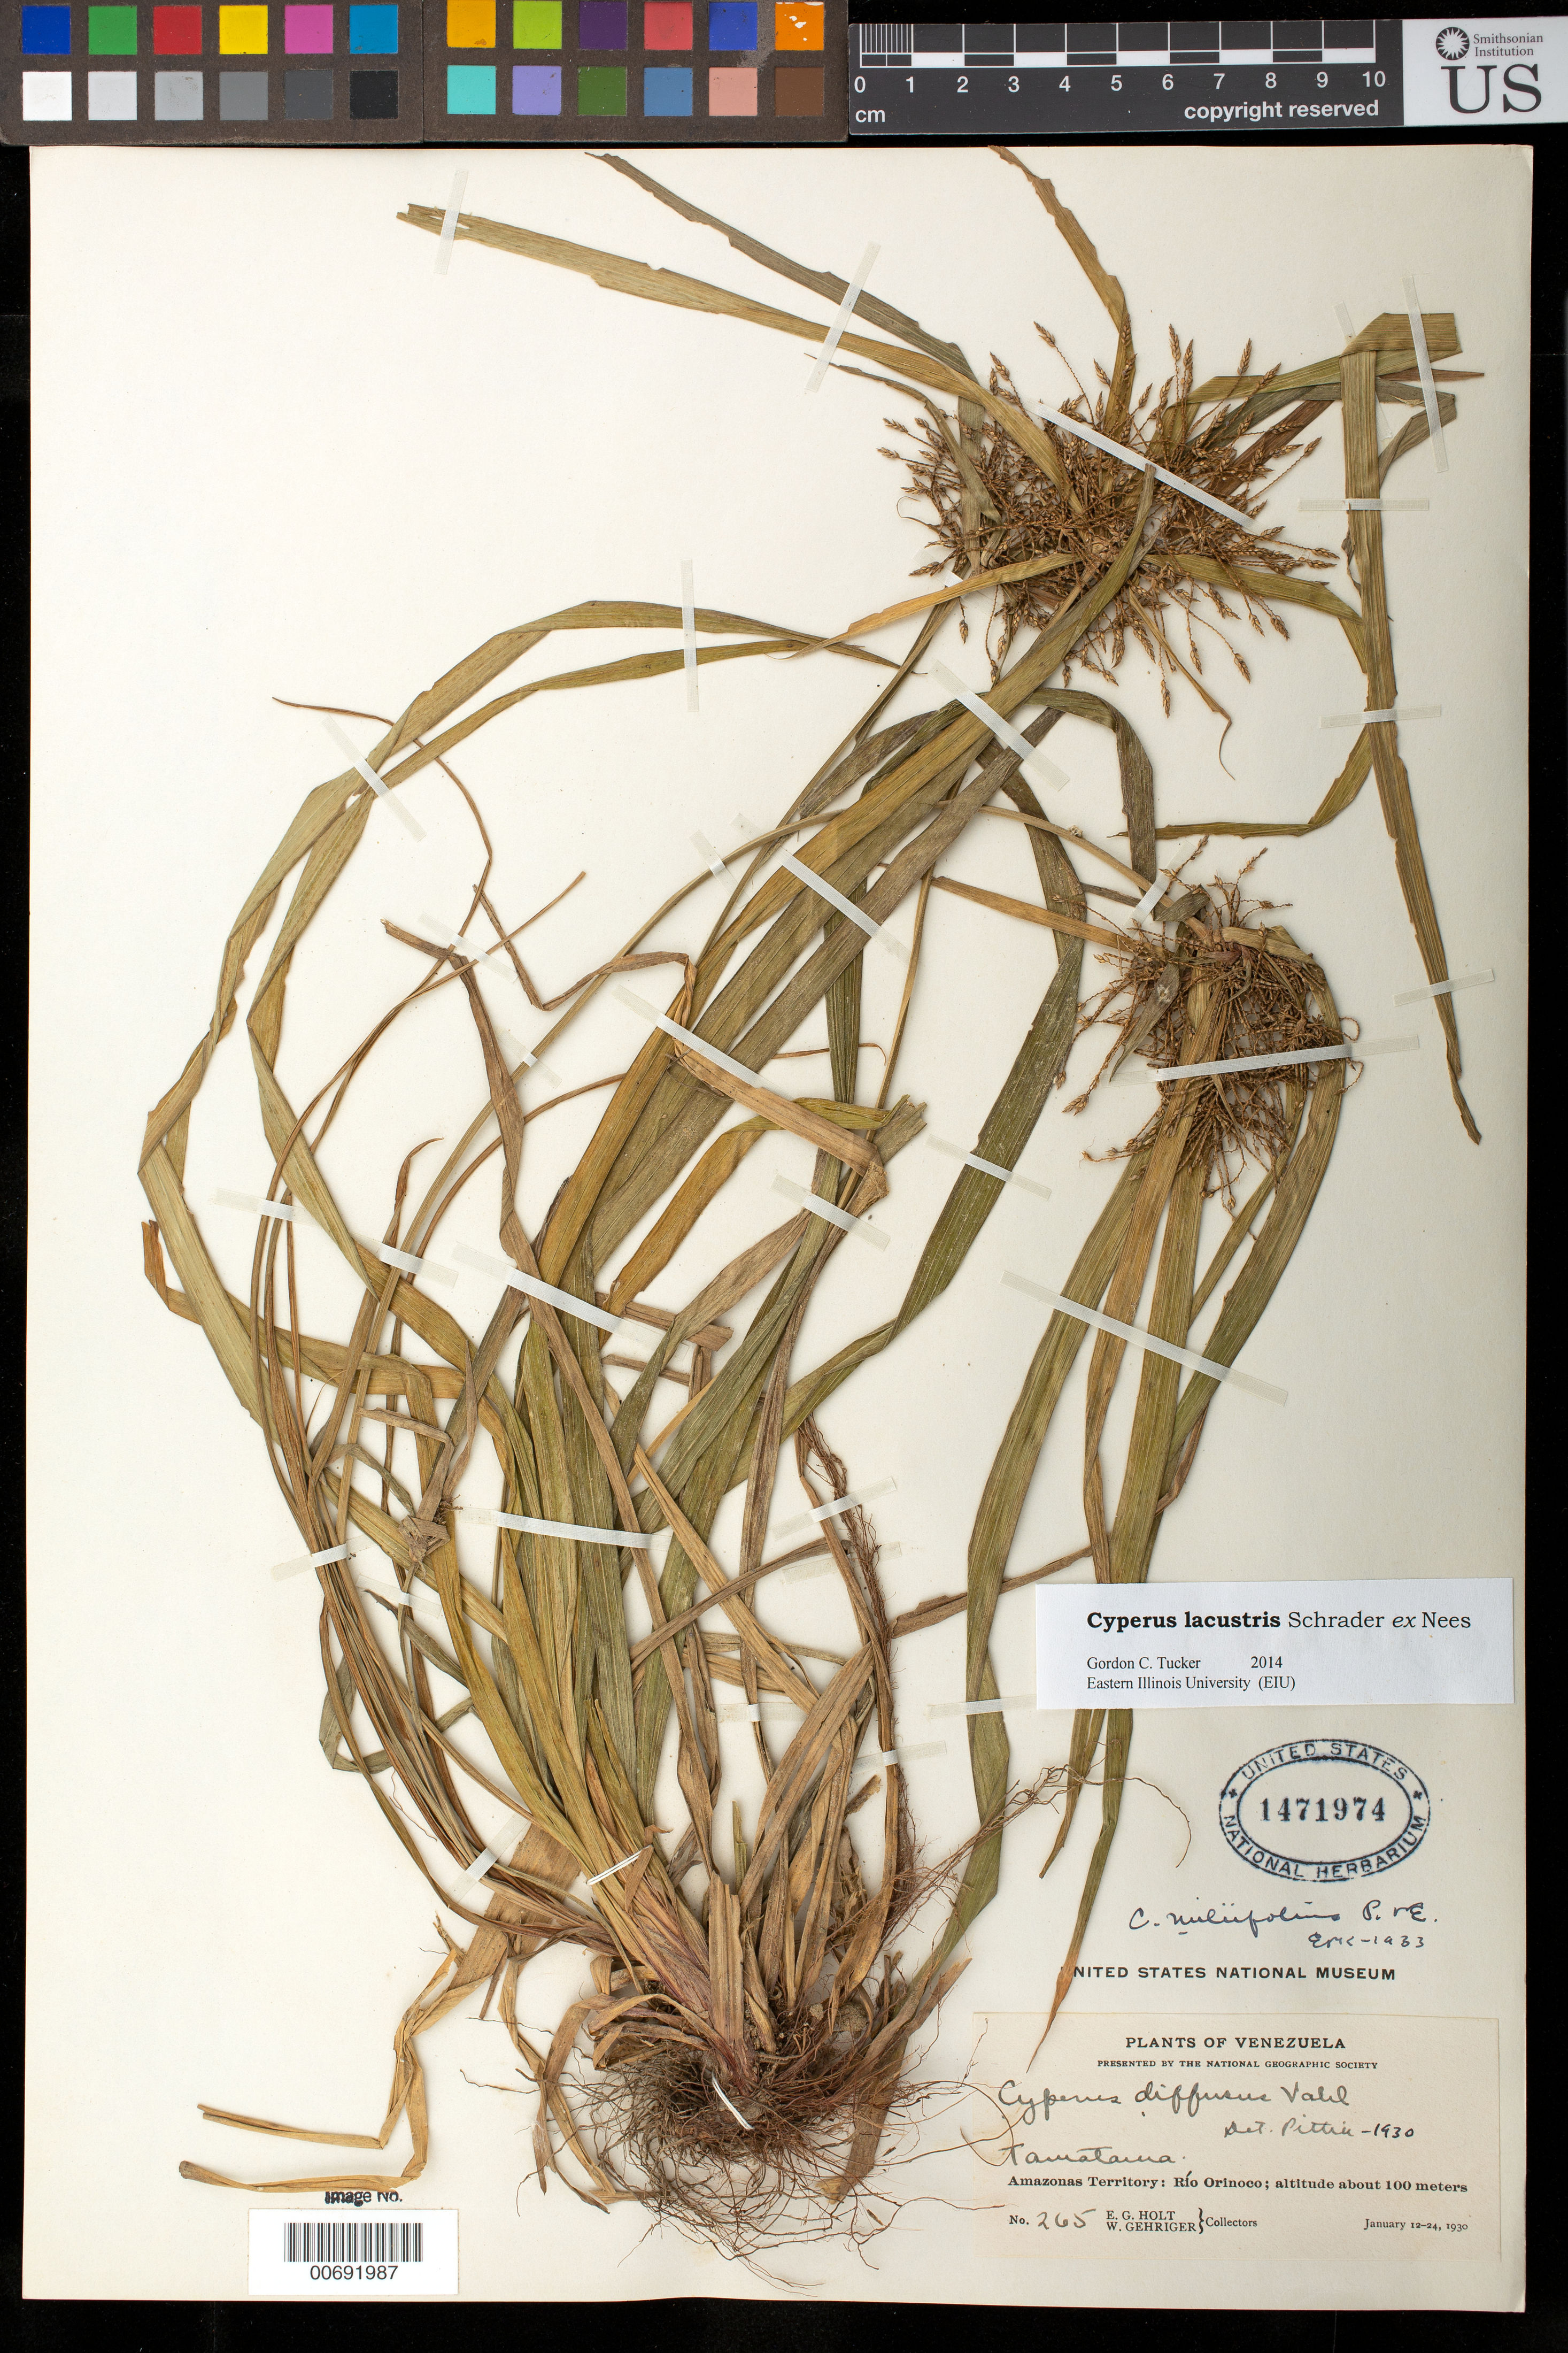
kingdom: Plantae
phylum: Tracheophyta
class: Liliopsida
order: Poales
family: Cyperaceae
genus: Cyperus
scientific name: Cyperus lacustris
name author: Schrad. ex Nees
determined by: Tucker, G. C.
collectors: E. Holt & W. Gehriger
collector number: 265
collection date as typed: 12-Jan-30 to 24-Jan-30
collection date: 1930-01-12/1930-01-24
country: Venezuela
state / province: Amazonas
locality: Tamatama, Alto Río Orinoco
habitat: Forest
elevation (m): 100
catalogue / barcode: US 1471974